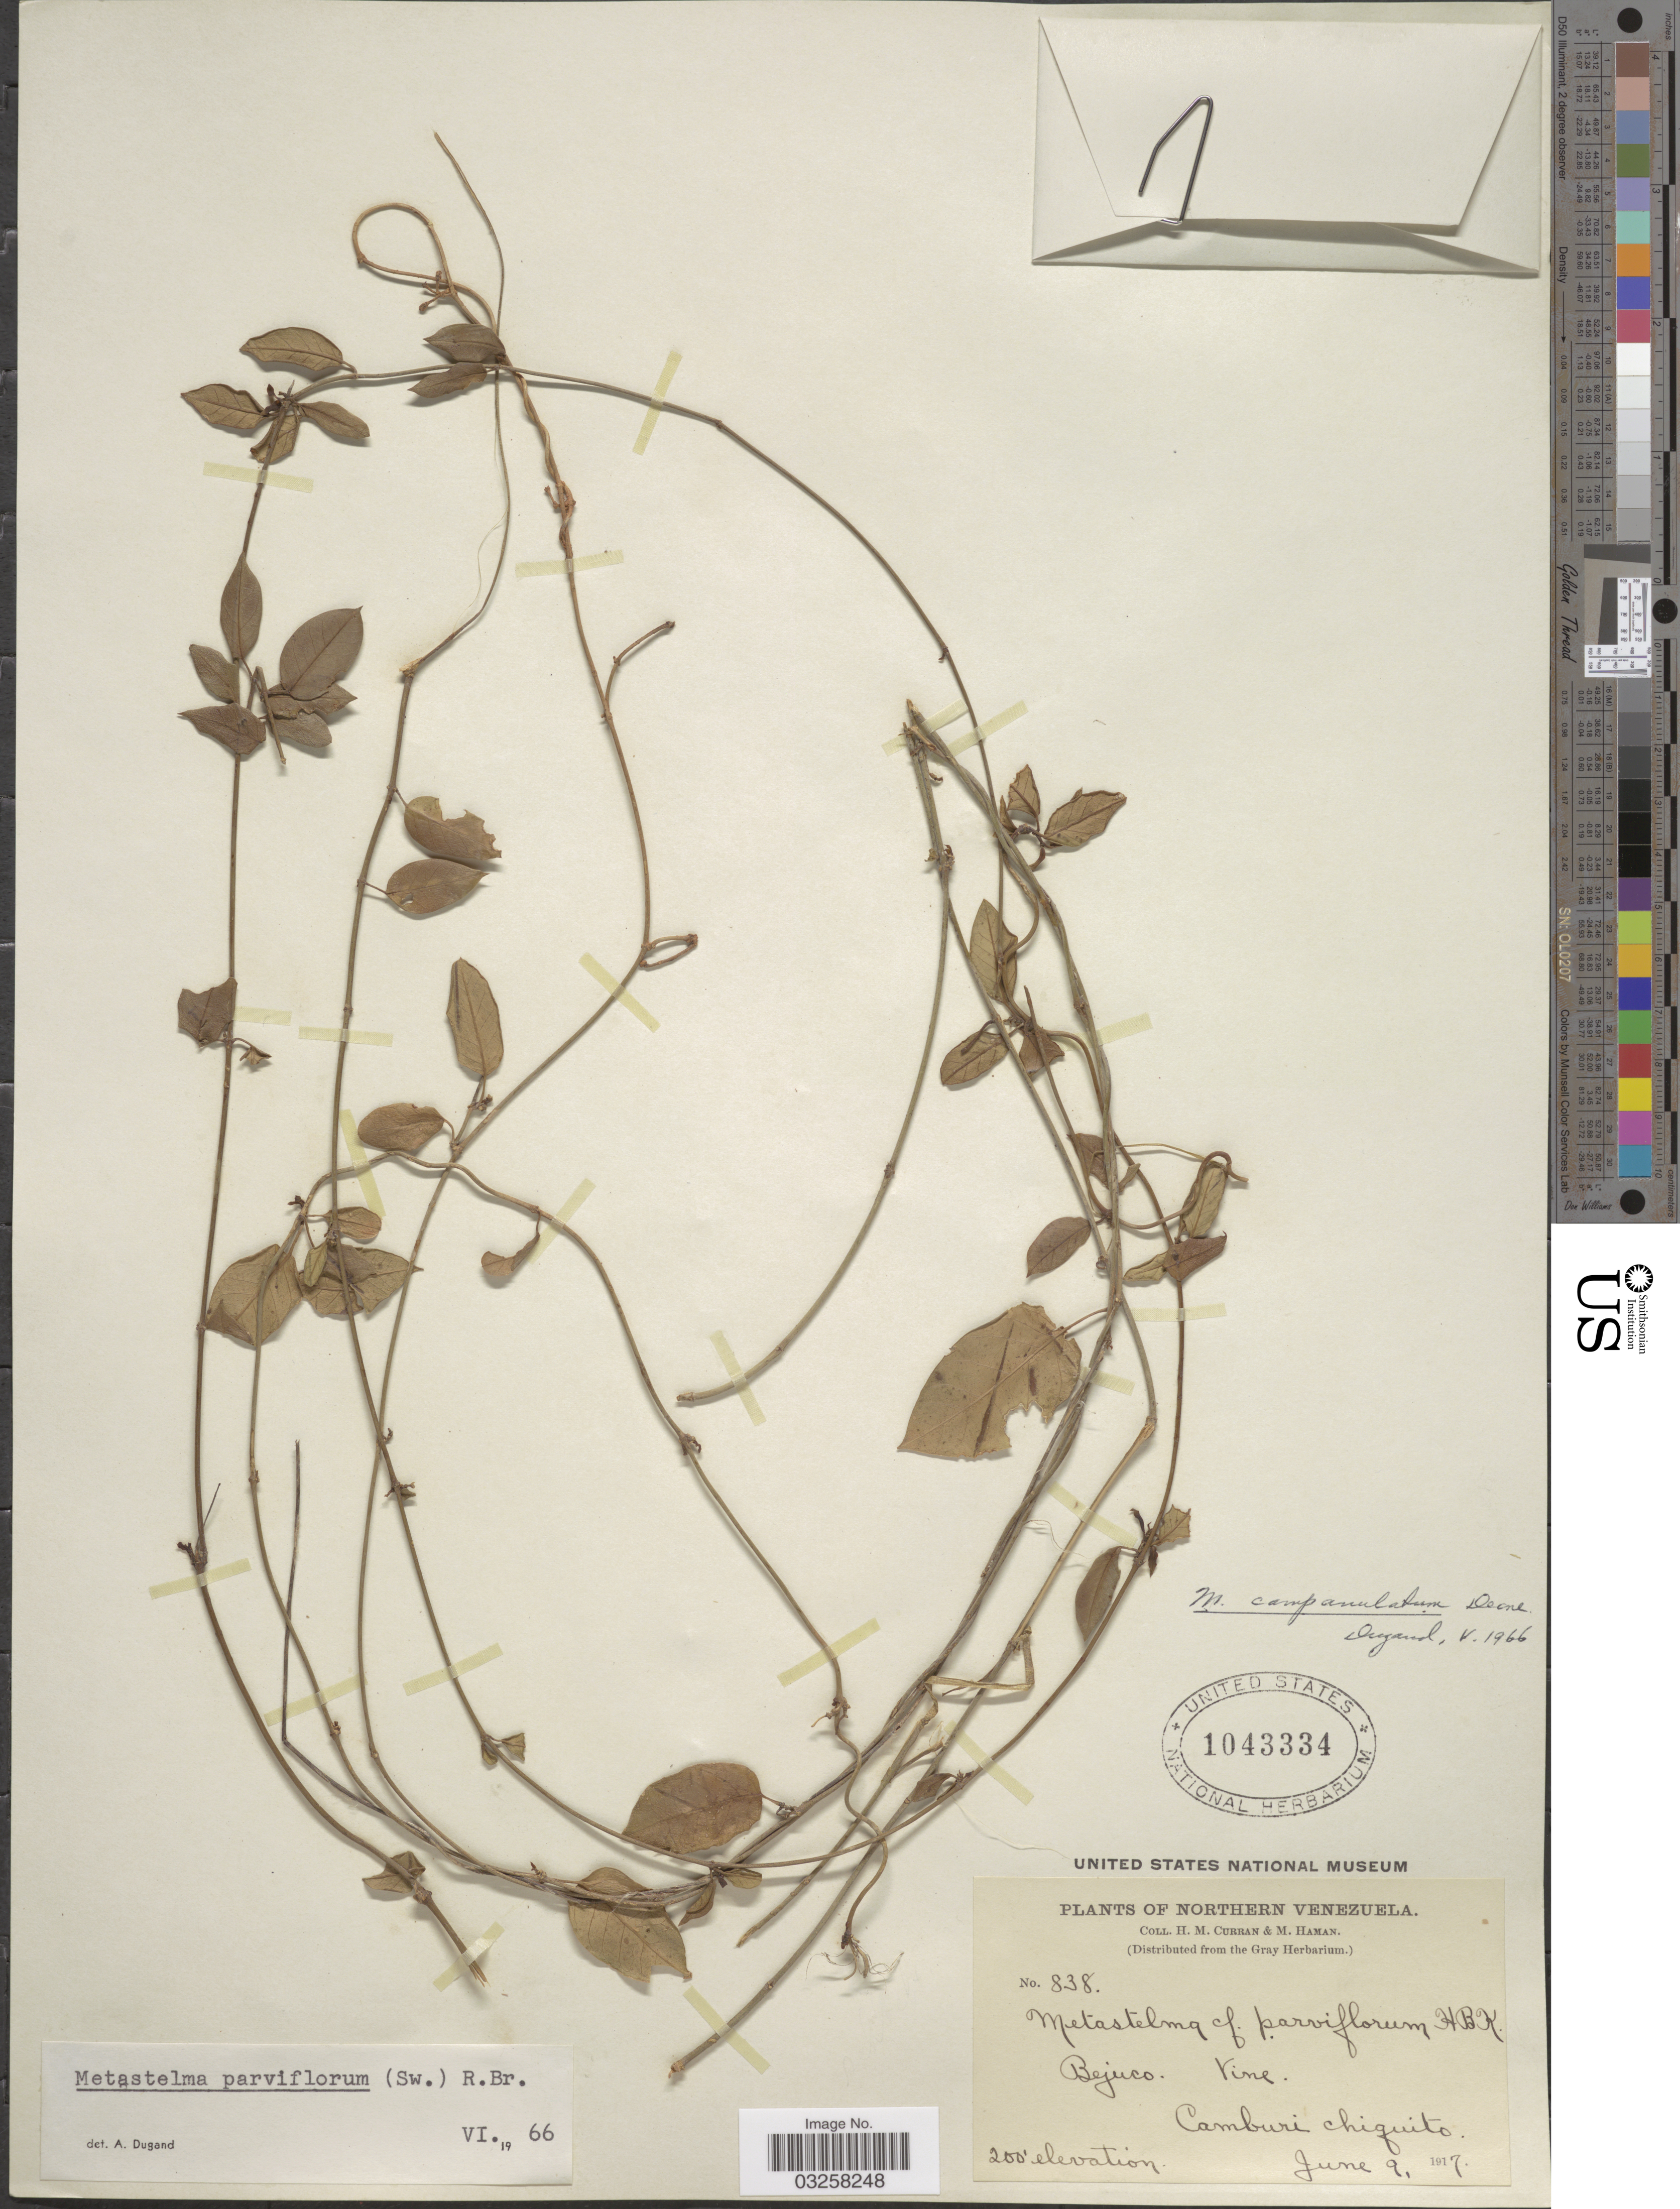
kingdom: Plantae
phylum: Tracheophyta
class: Magnoliopsida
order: Gentianales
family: Apocynaceae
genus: Metastelma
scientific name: Metastelma parviflorum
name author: (Sw.) Schult.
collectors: H. M. Curran & M. Haman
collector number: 838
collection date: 1917-06-09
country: Venezuela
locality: Northern Venezuela. Camburi chiquito.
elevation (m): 61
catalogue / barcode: US 1043334